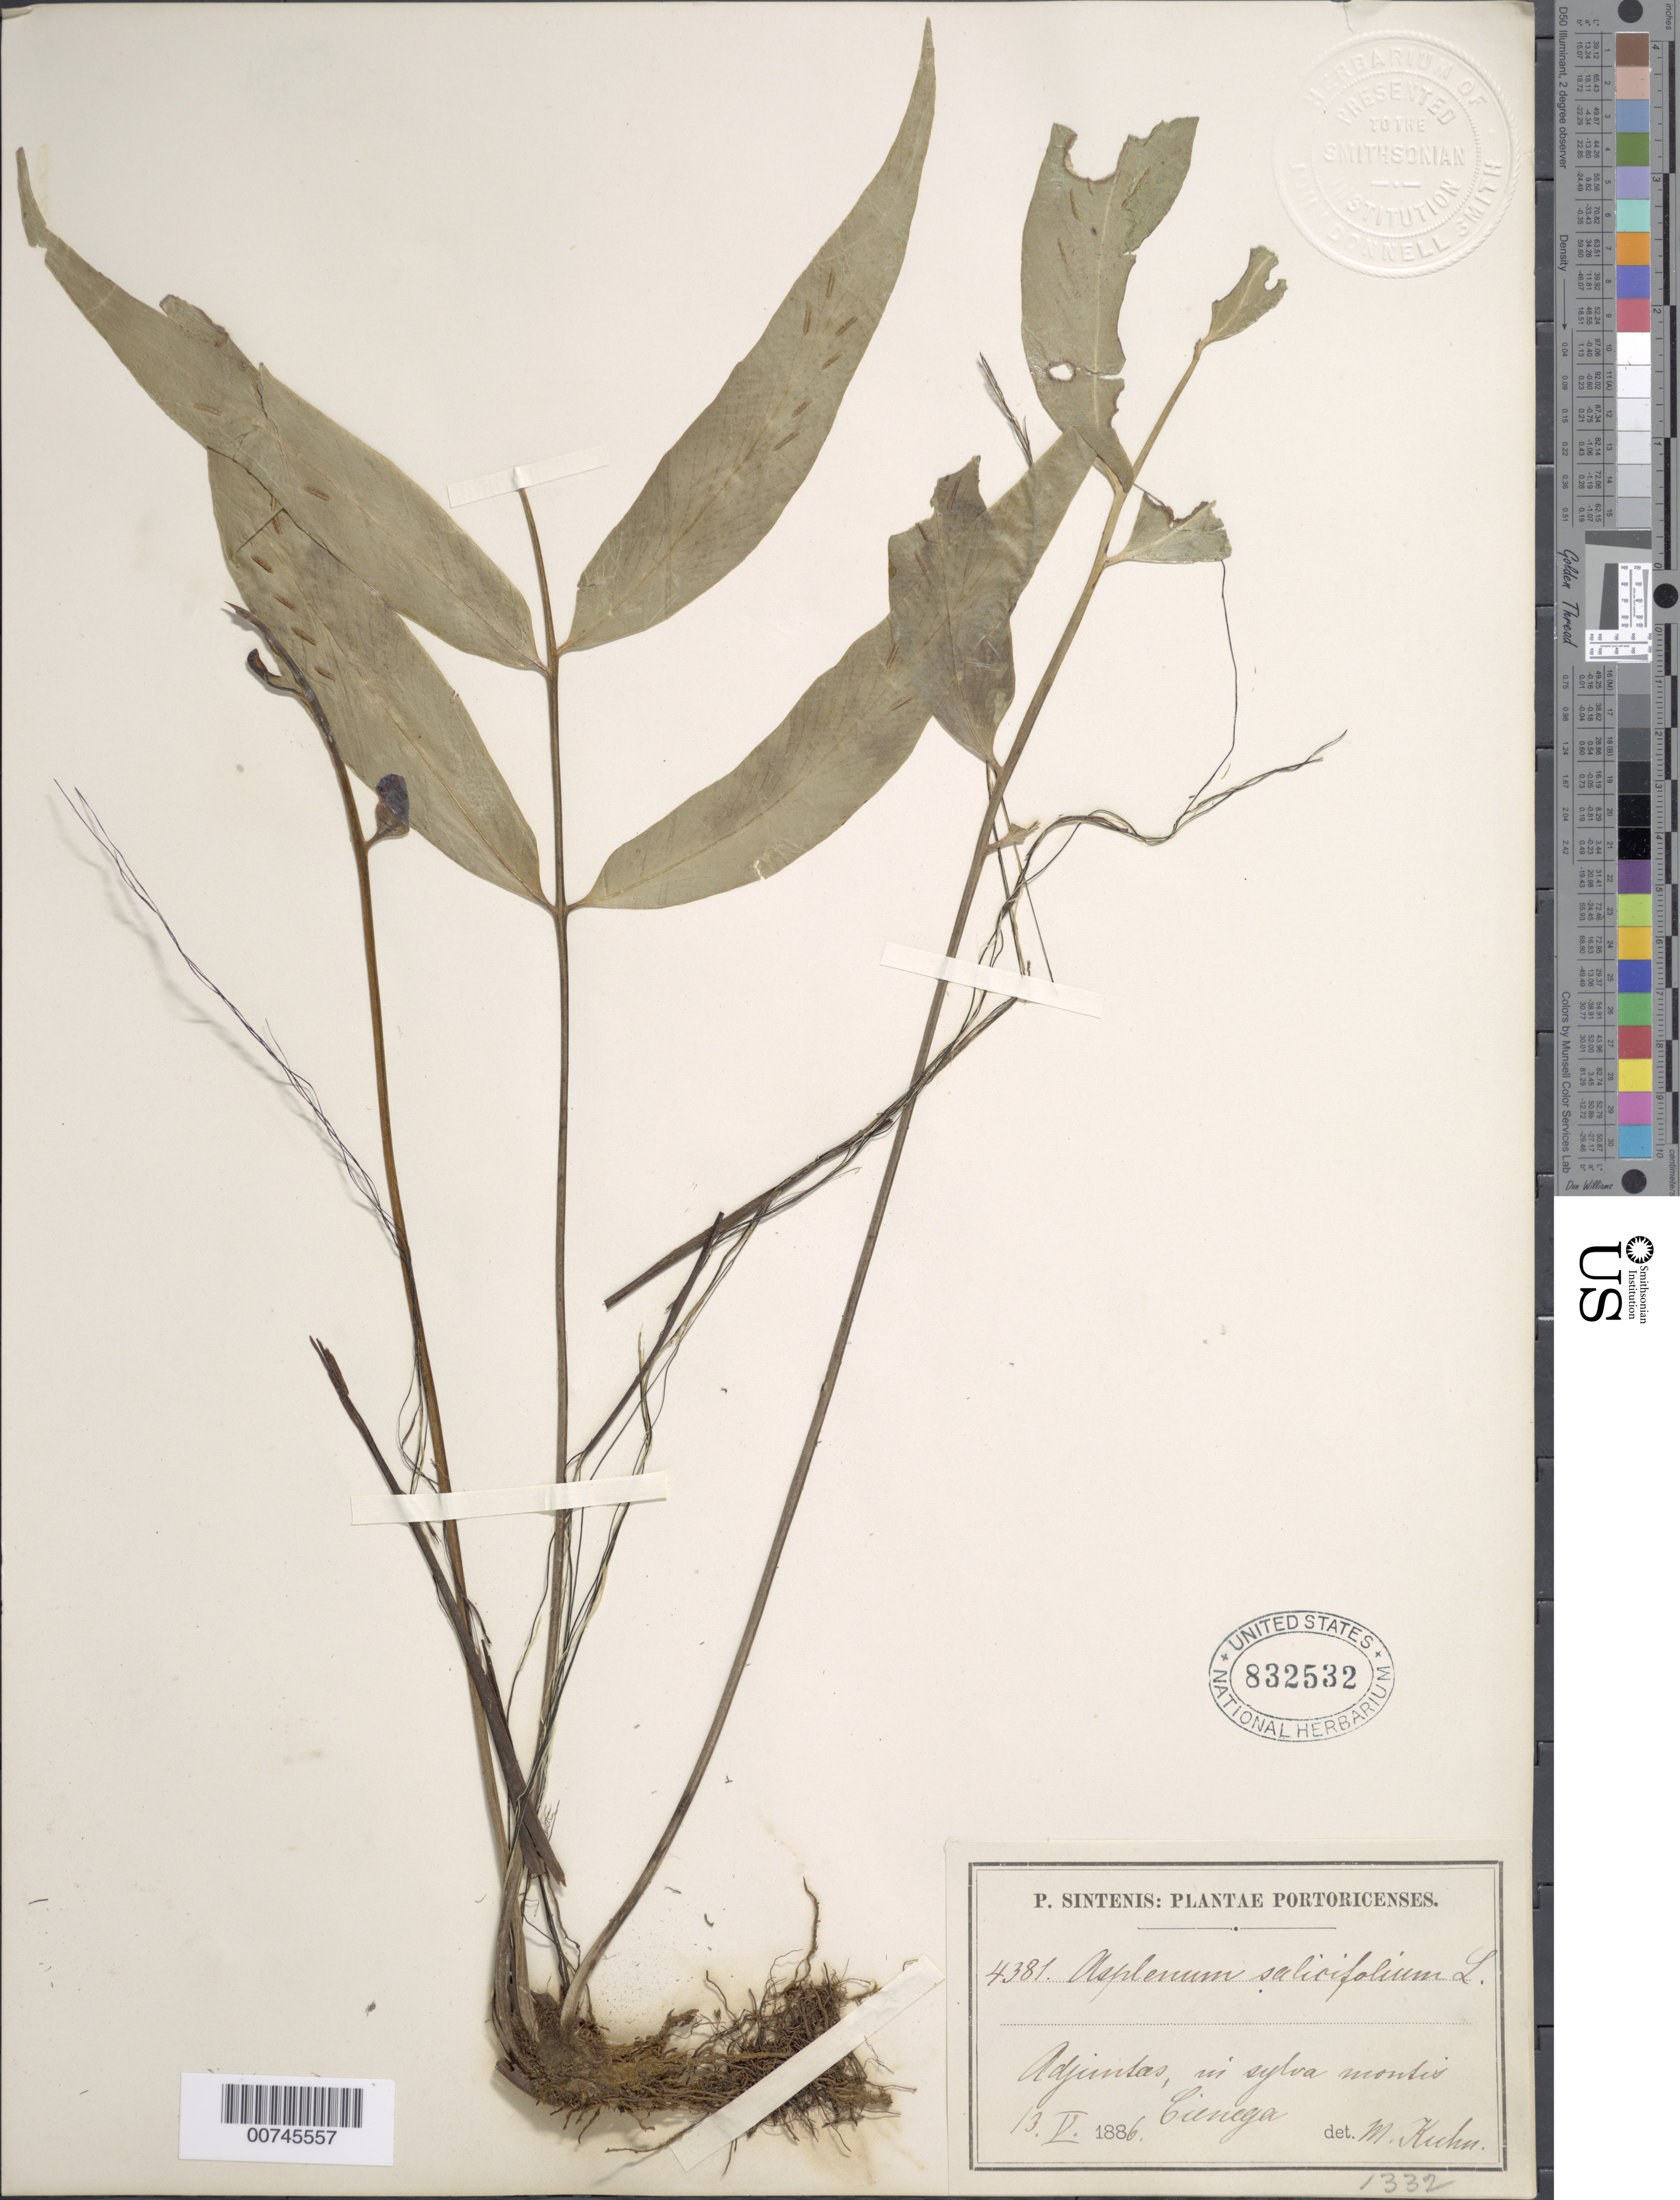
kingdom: Plantae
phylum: Tracheophyta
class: Polypodiopsida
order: Polypodiales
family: Aspleniaceae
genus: Asplenium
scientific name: Asplenium juglandifolium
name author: Lam.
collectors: P. Sintenis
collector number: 4381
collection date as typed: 13 May 1886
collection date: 1886-05-13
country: Puerto Rico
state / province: Adjuntas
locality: Adjuntas, in sylva montis Cienega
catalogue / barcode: US 832532